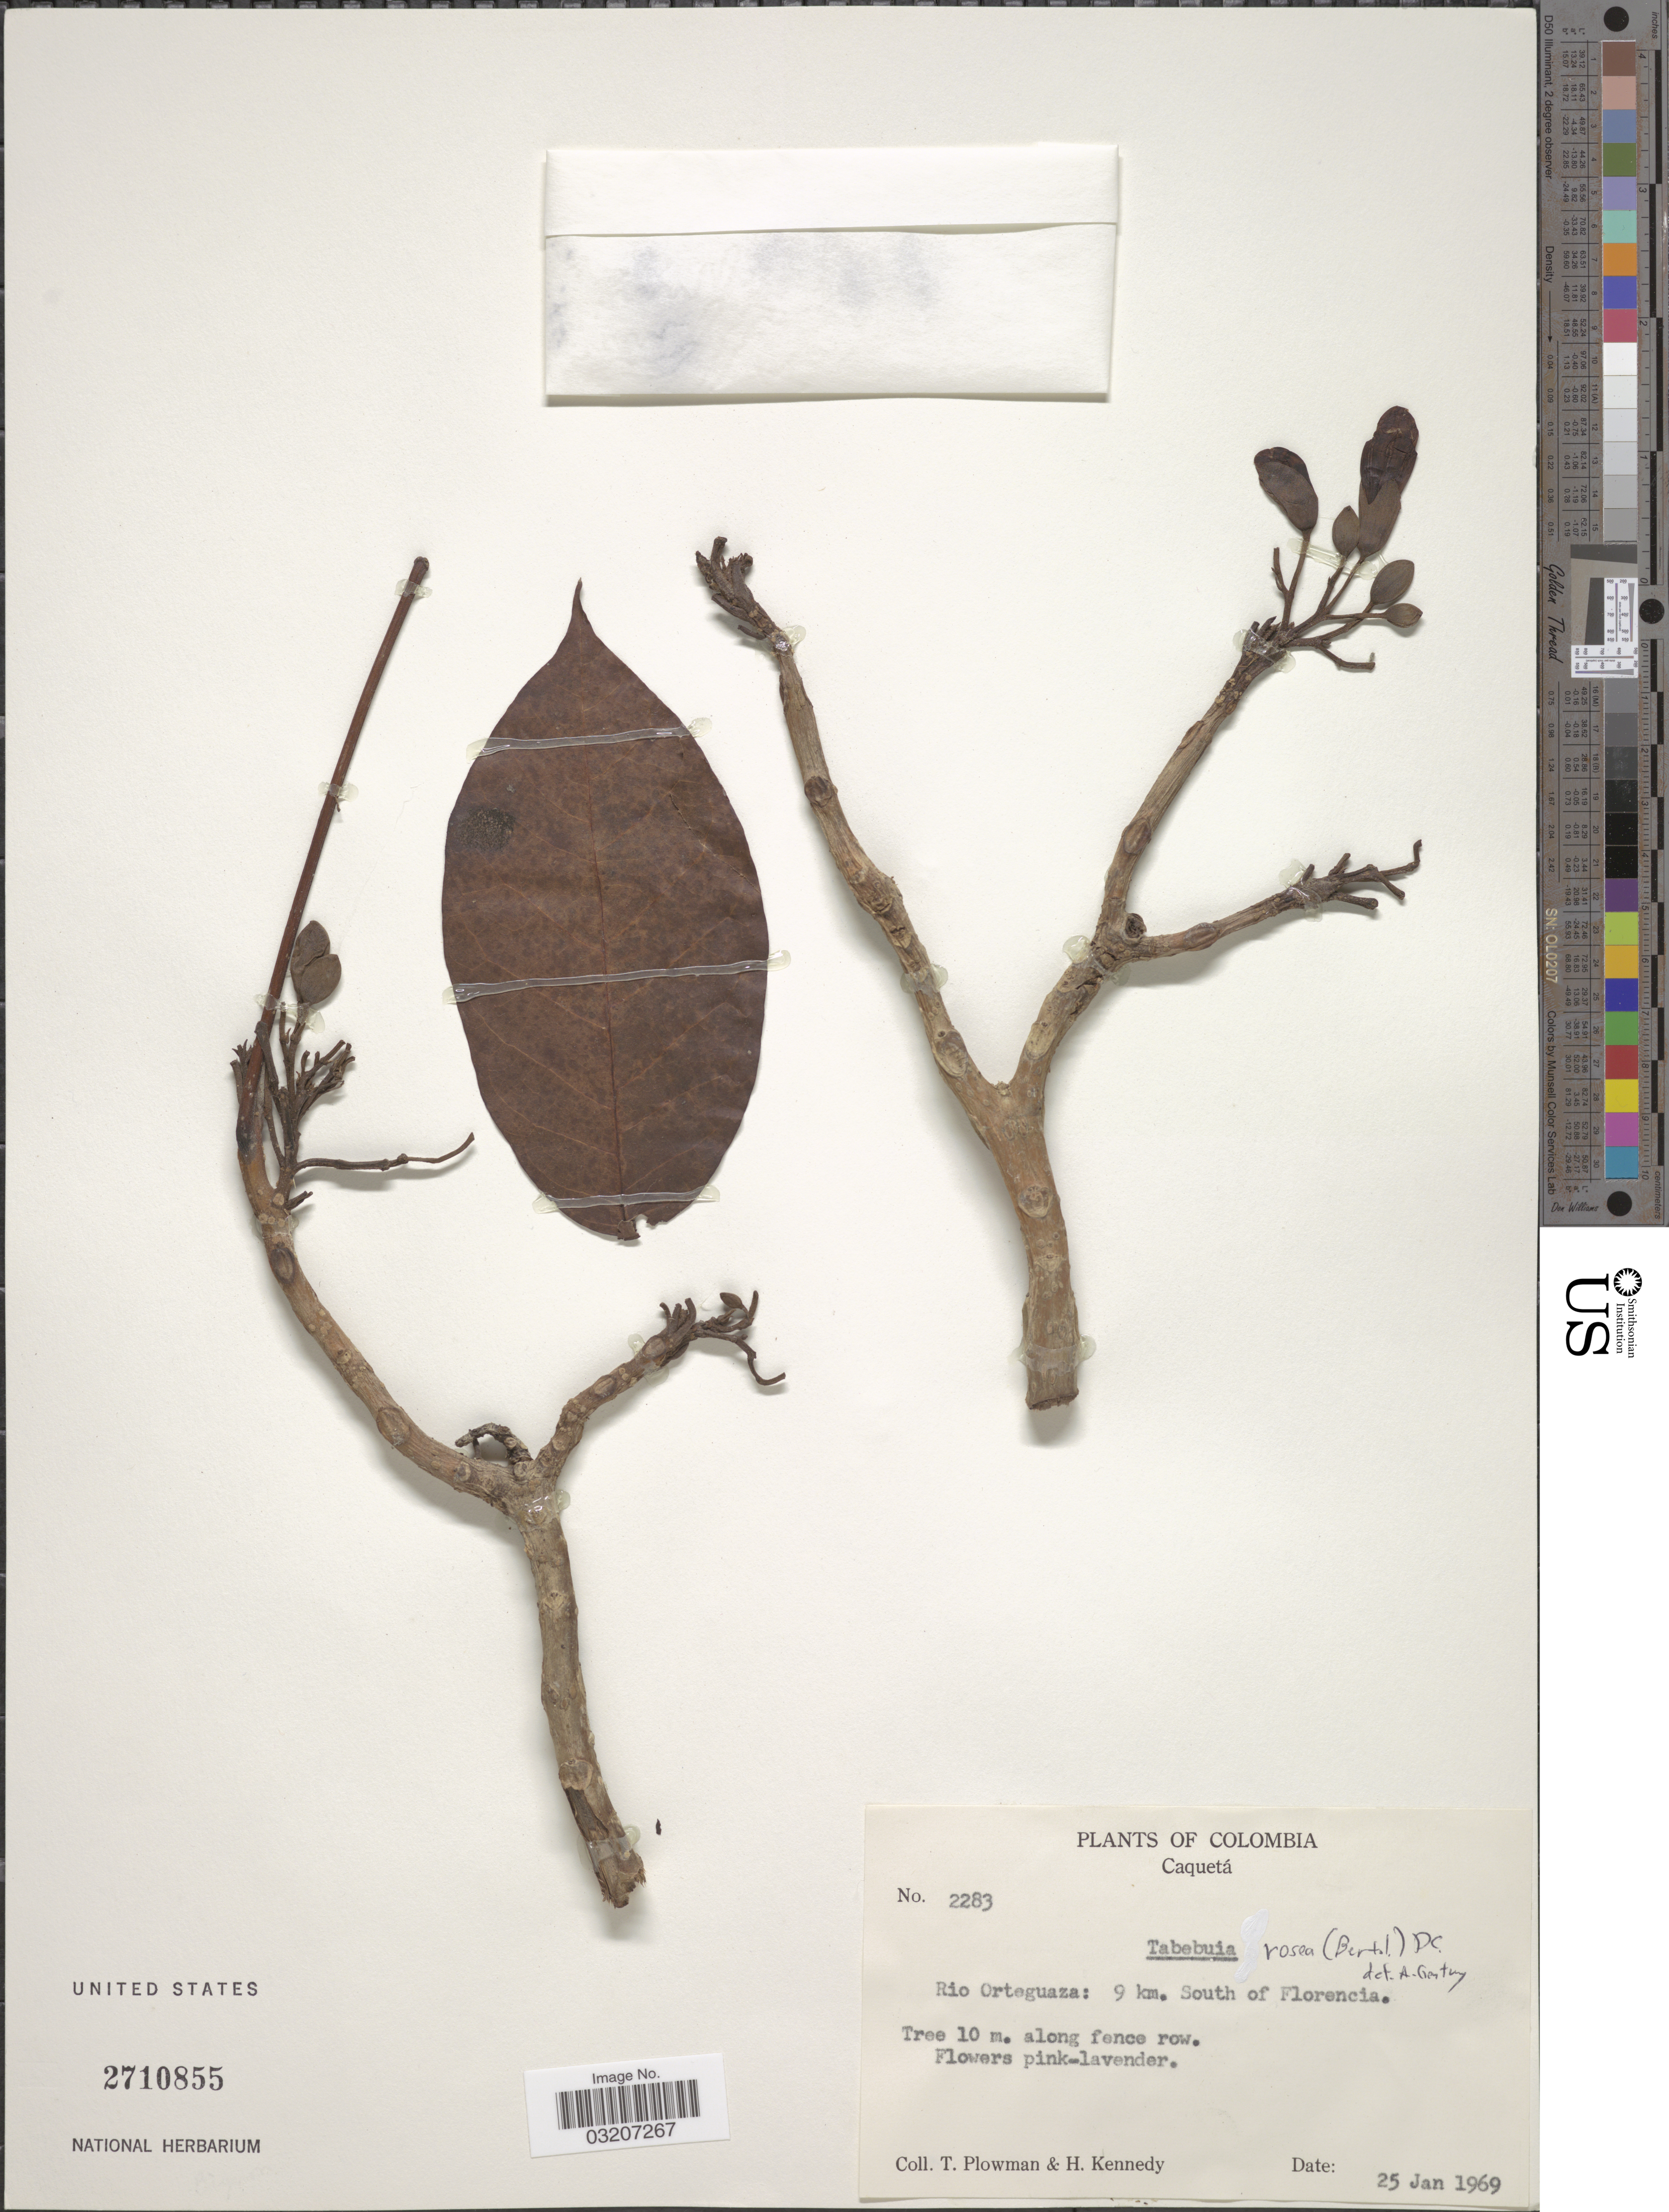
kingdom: Plantae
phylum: Tracheophyta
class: Magnoliopsida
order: Lamiales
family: Bignoniaceae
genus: Tabebuia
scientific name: Tabebuia rosea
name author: (Bertol.) DC.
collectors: T. Plowman & H. Kennedy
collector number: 2283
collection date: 1969-01-25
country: Colombia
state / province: Caquetá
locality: Rio Orteguaza: 9 km. South of Florencia.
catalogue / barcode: US 2710855